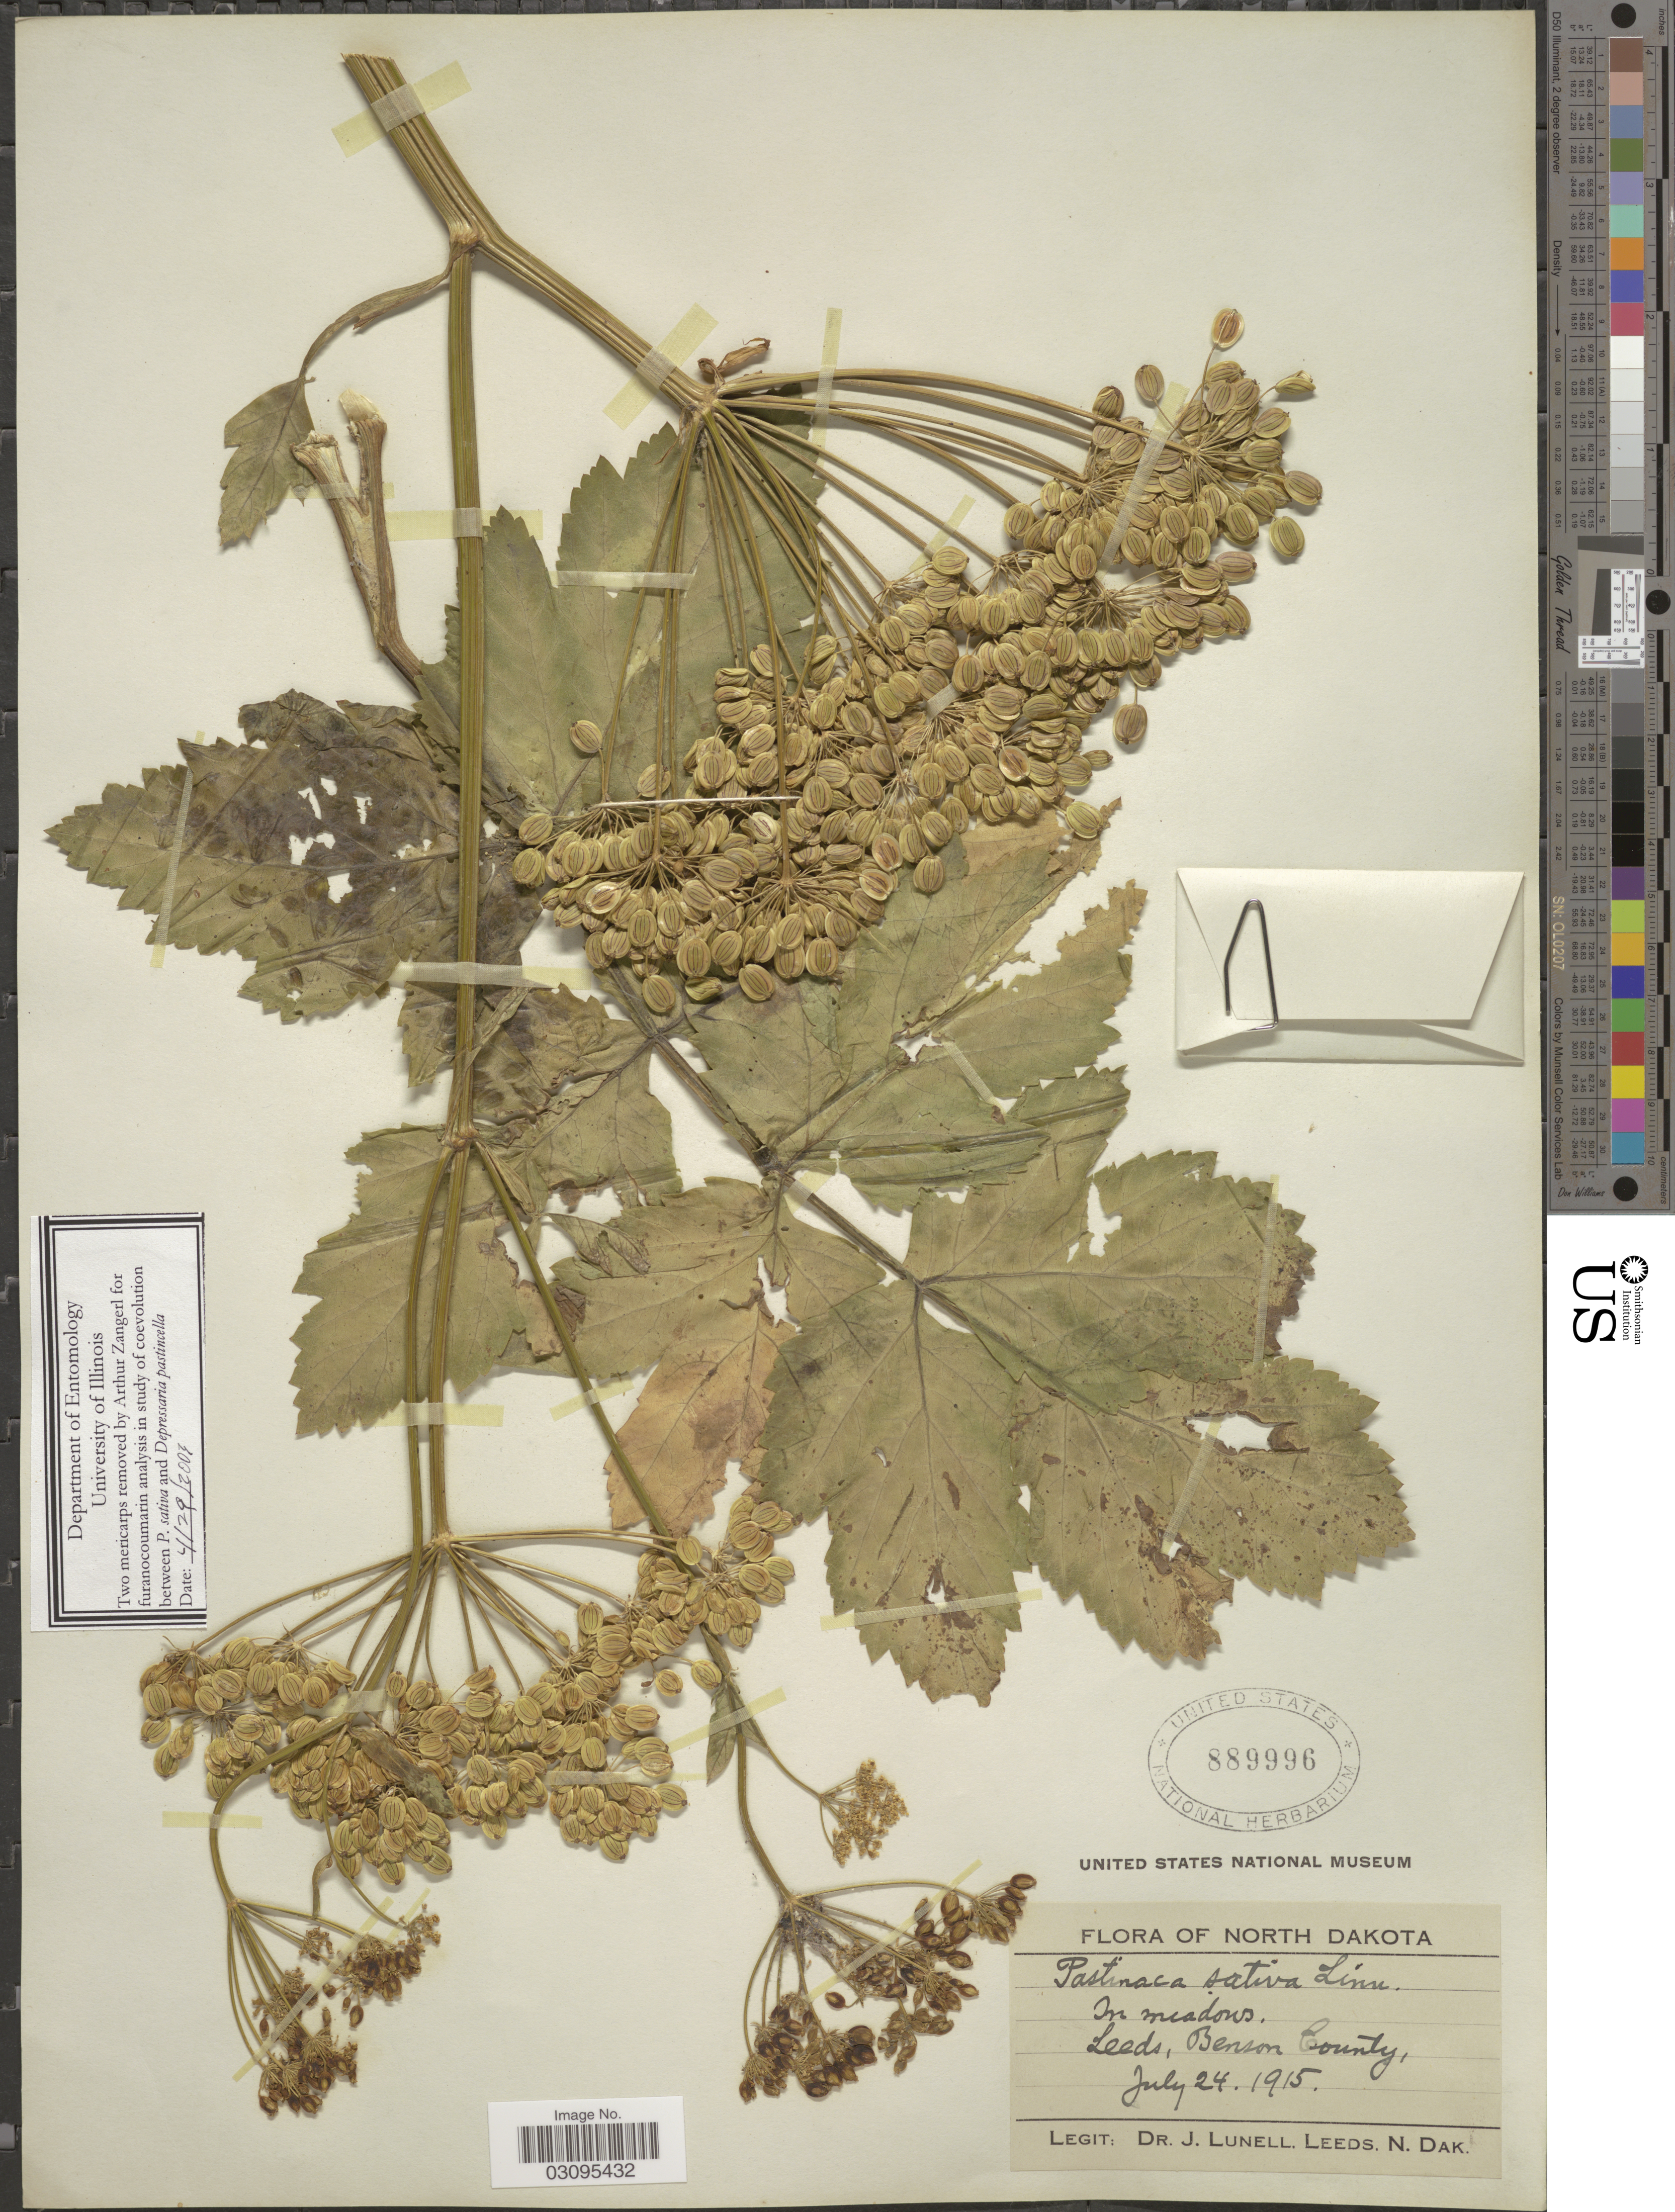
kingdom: Plantae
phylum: Tracheophyta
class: Magnoliopsida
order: Apiales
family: Apiaceae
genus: Pastinaca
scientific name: Pastinaca sativa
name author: L.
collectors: J. Lunell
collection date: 1915-07-24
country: United States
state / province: North Dakota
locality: Leeds, Benson County.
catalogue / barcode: US 889996